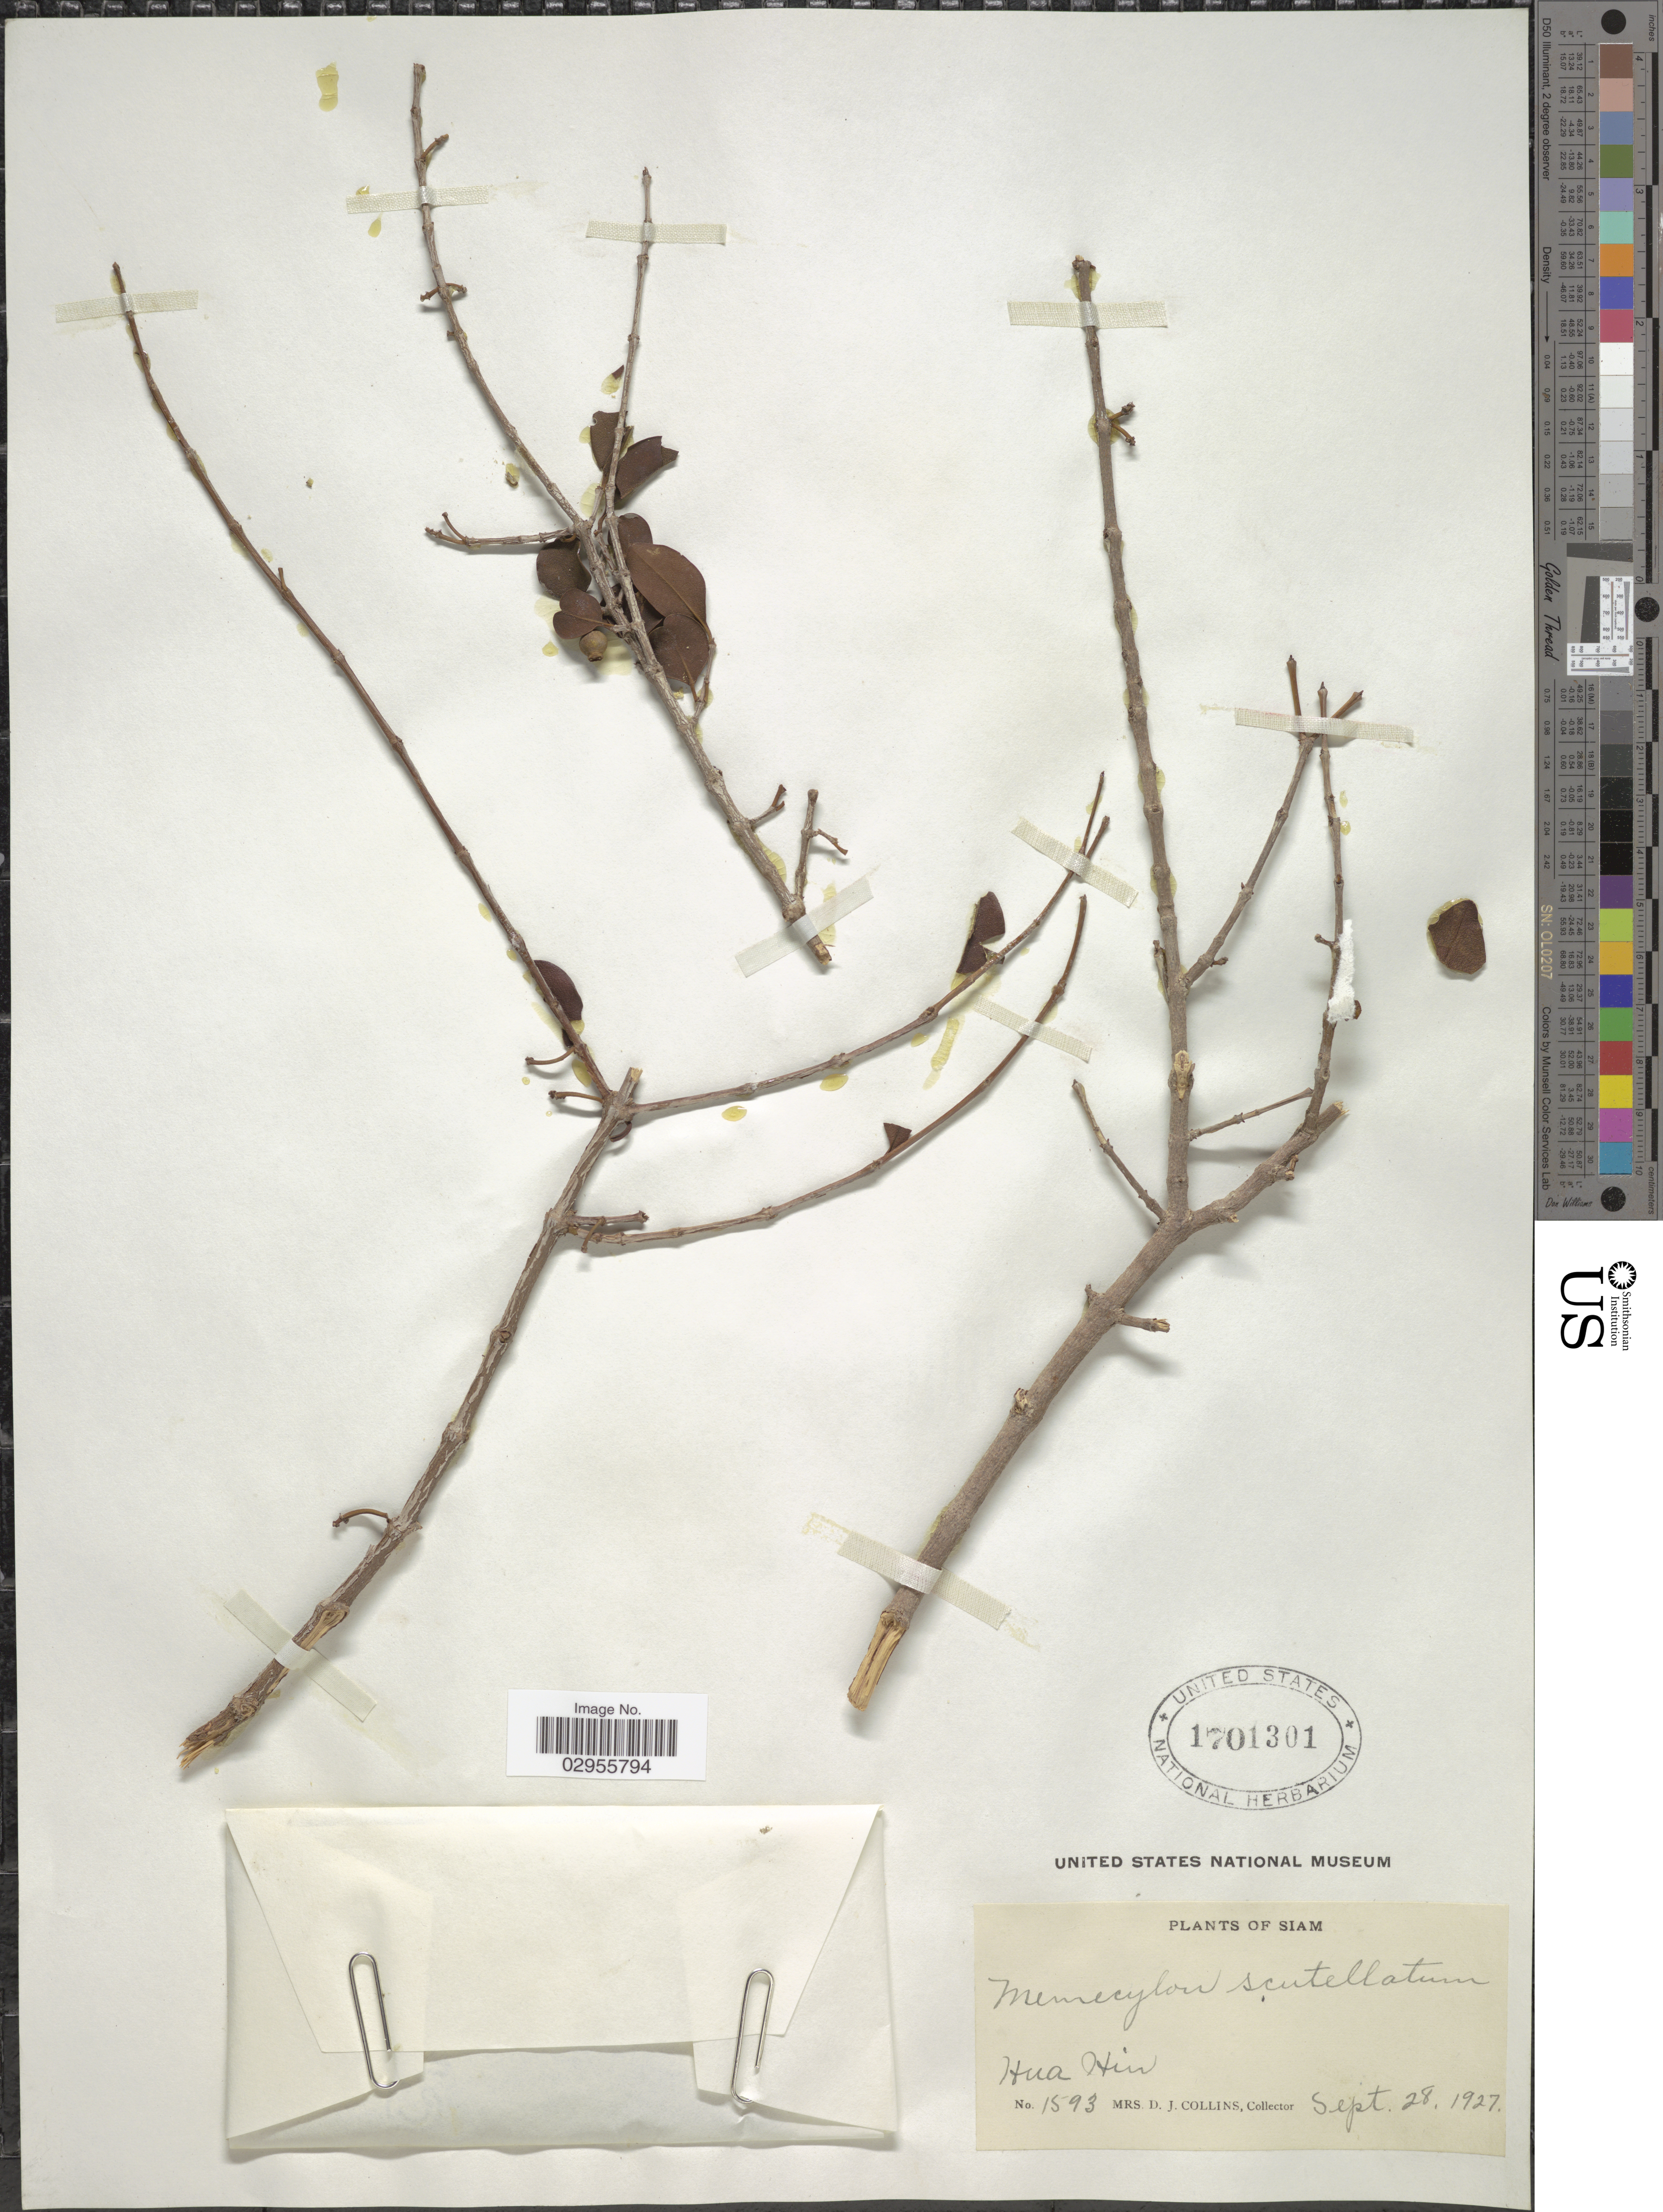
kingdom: Plantae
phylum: Tracheophyta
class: Magnoliopsida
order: Myrtales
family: Melastomataceae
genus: Memecylon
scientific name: Memecylon scutellatum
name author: (Lour.) Hook. & Arn.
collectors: Mrs. D. J. Collins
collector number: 1593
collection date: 1927-09-28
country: Thailand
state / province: Prachuap Khiri Khan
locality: Siam. Hua Hin.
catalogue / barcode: US 1701301